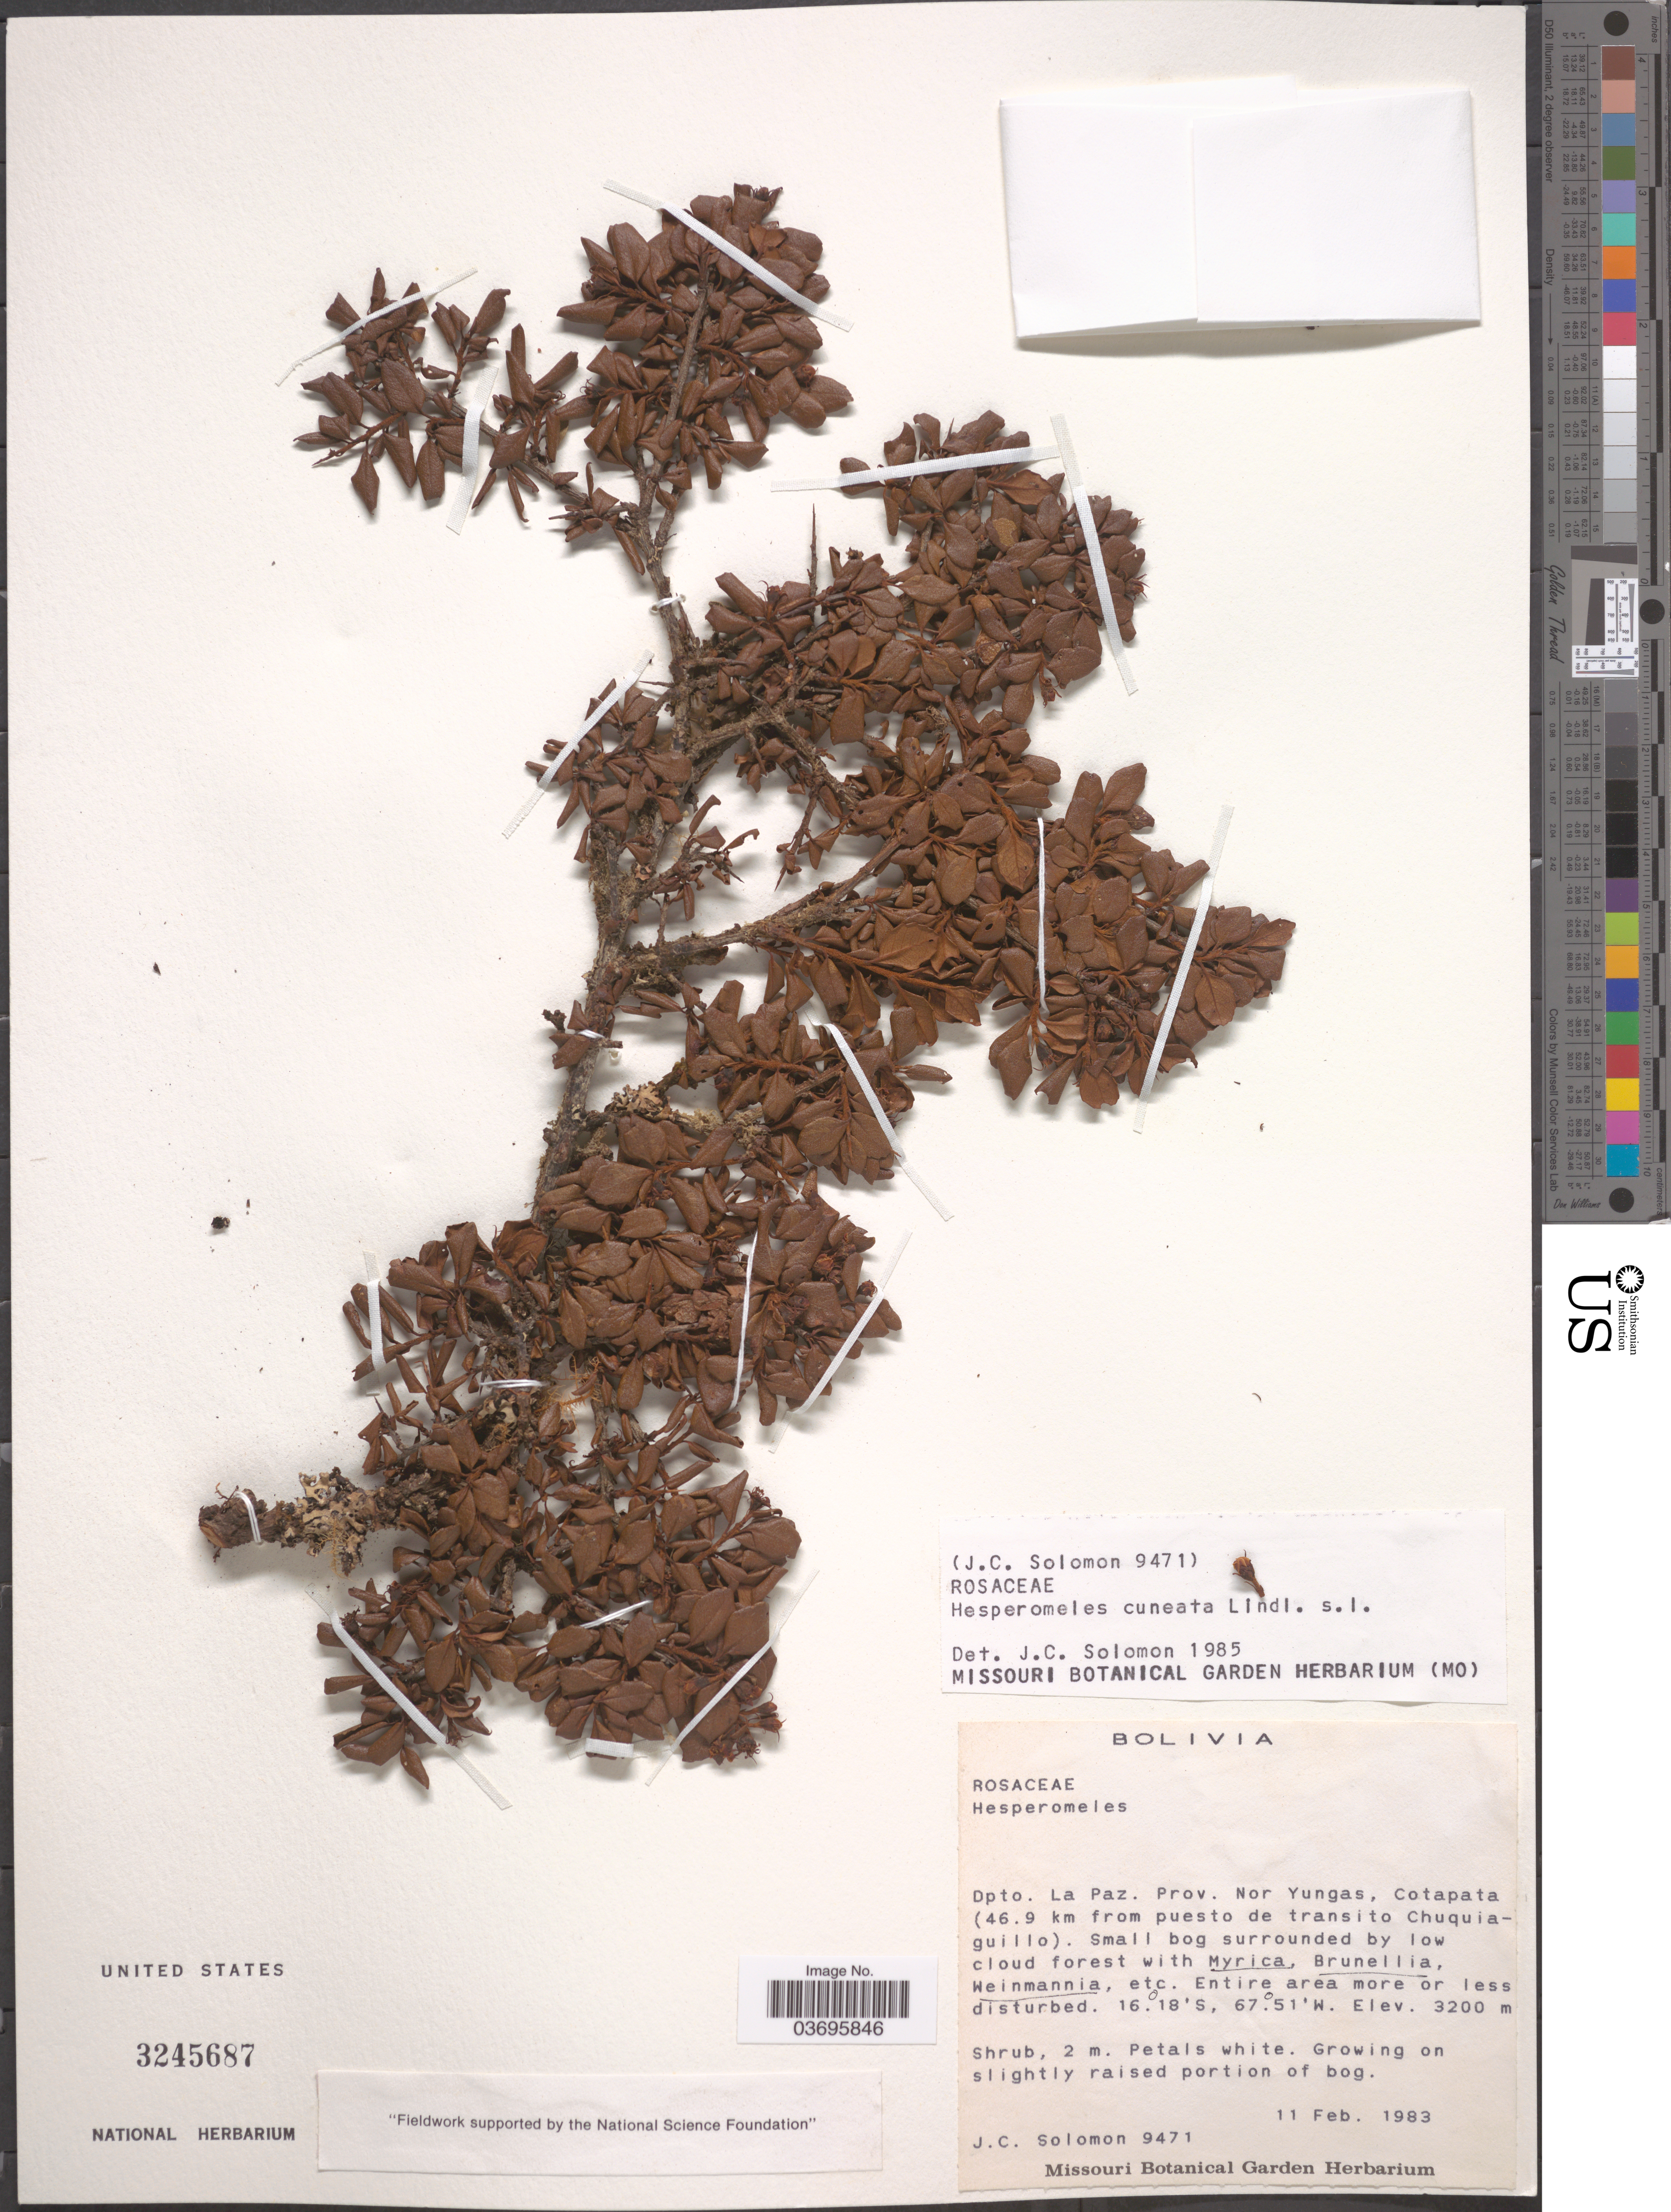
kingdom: Plantae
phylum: Tracheophyta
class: Magnoliopsida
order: Rosales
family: Rosaceae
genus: Hesperomeles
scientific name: Hesperomeles cuneata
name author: Lindl.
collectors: J. C. Solomon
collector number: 9471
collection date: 1983-02-11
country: Bolivia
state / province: La Paz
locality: Dpto. La Paz. Prov. Nor Yungas, Cotapata (46.9 km from puesto de transito Chuquiaguillo).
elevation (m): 3200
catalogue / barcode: US 3245687